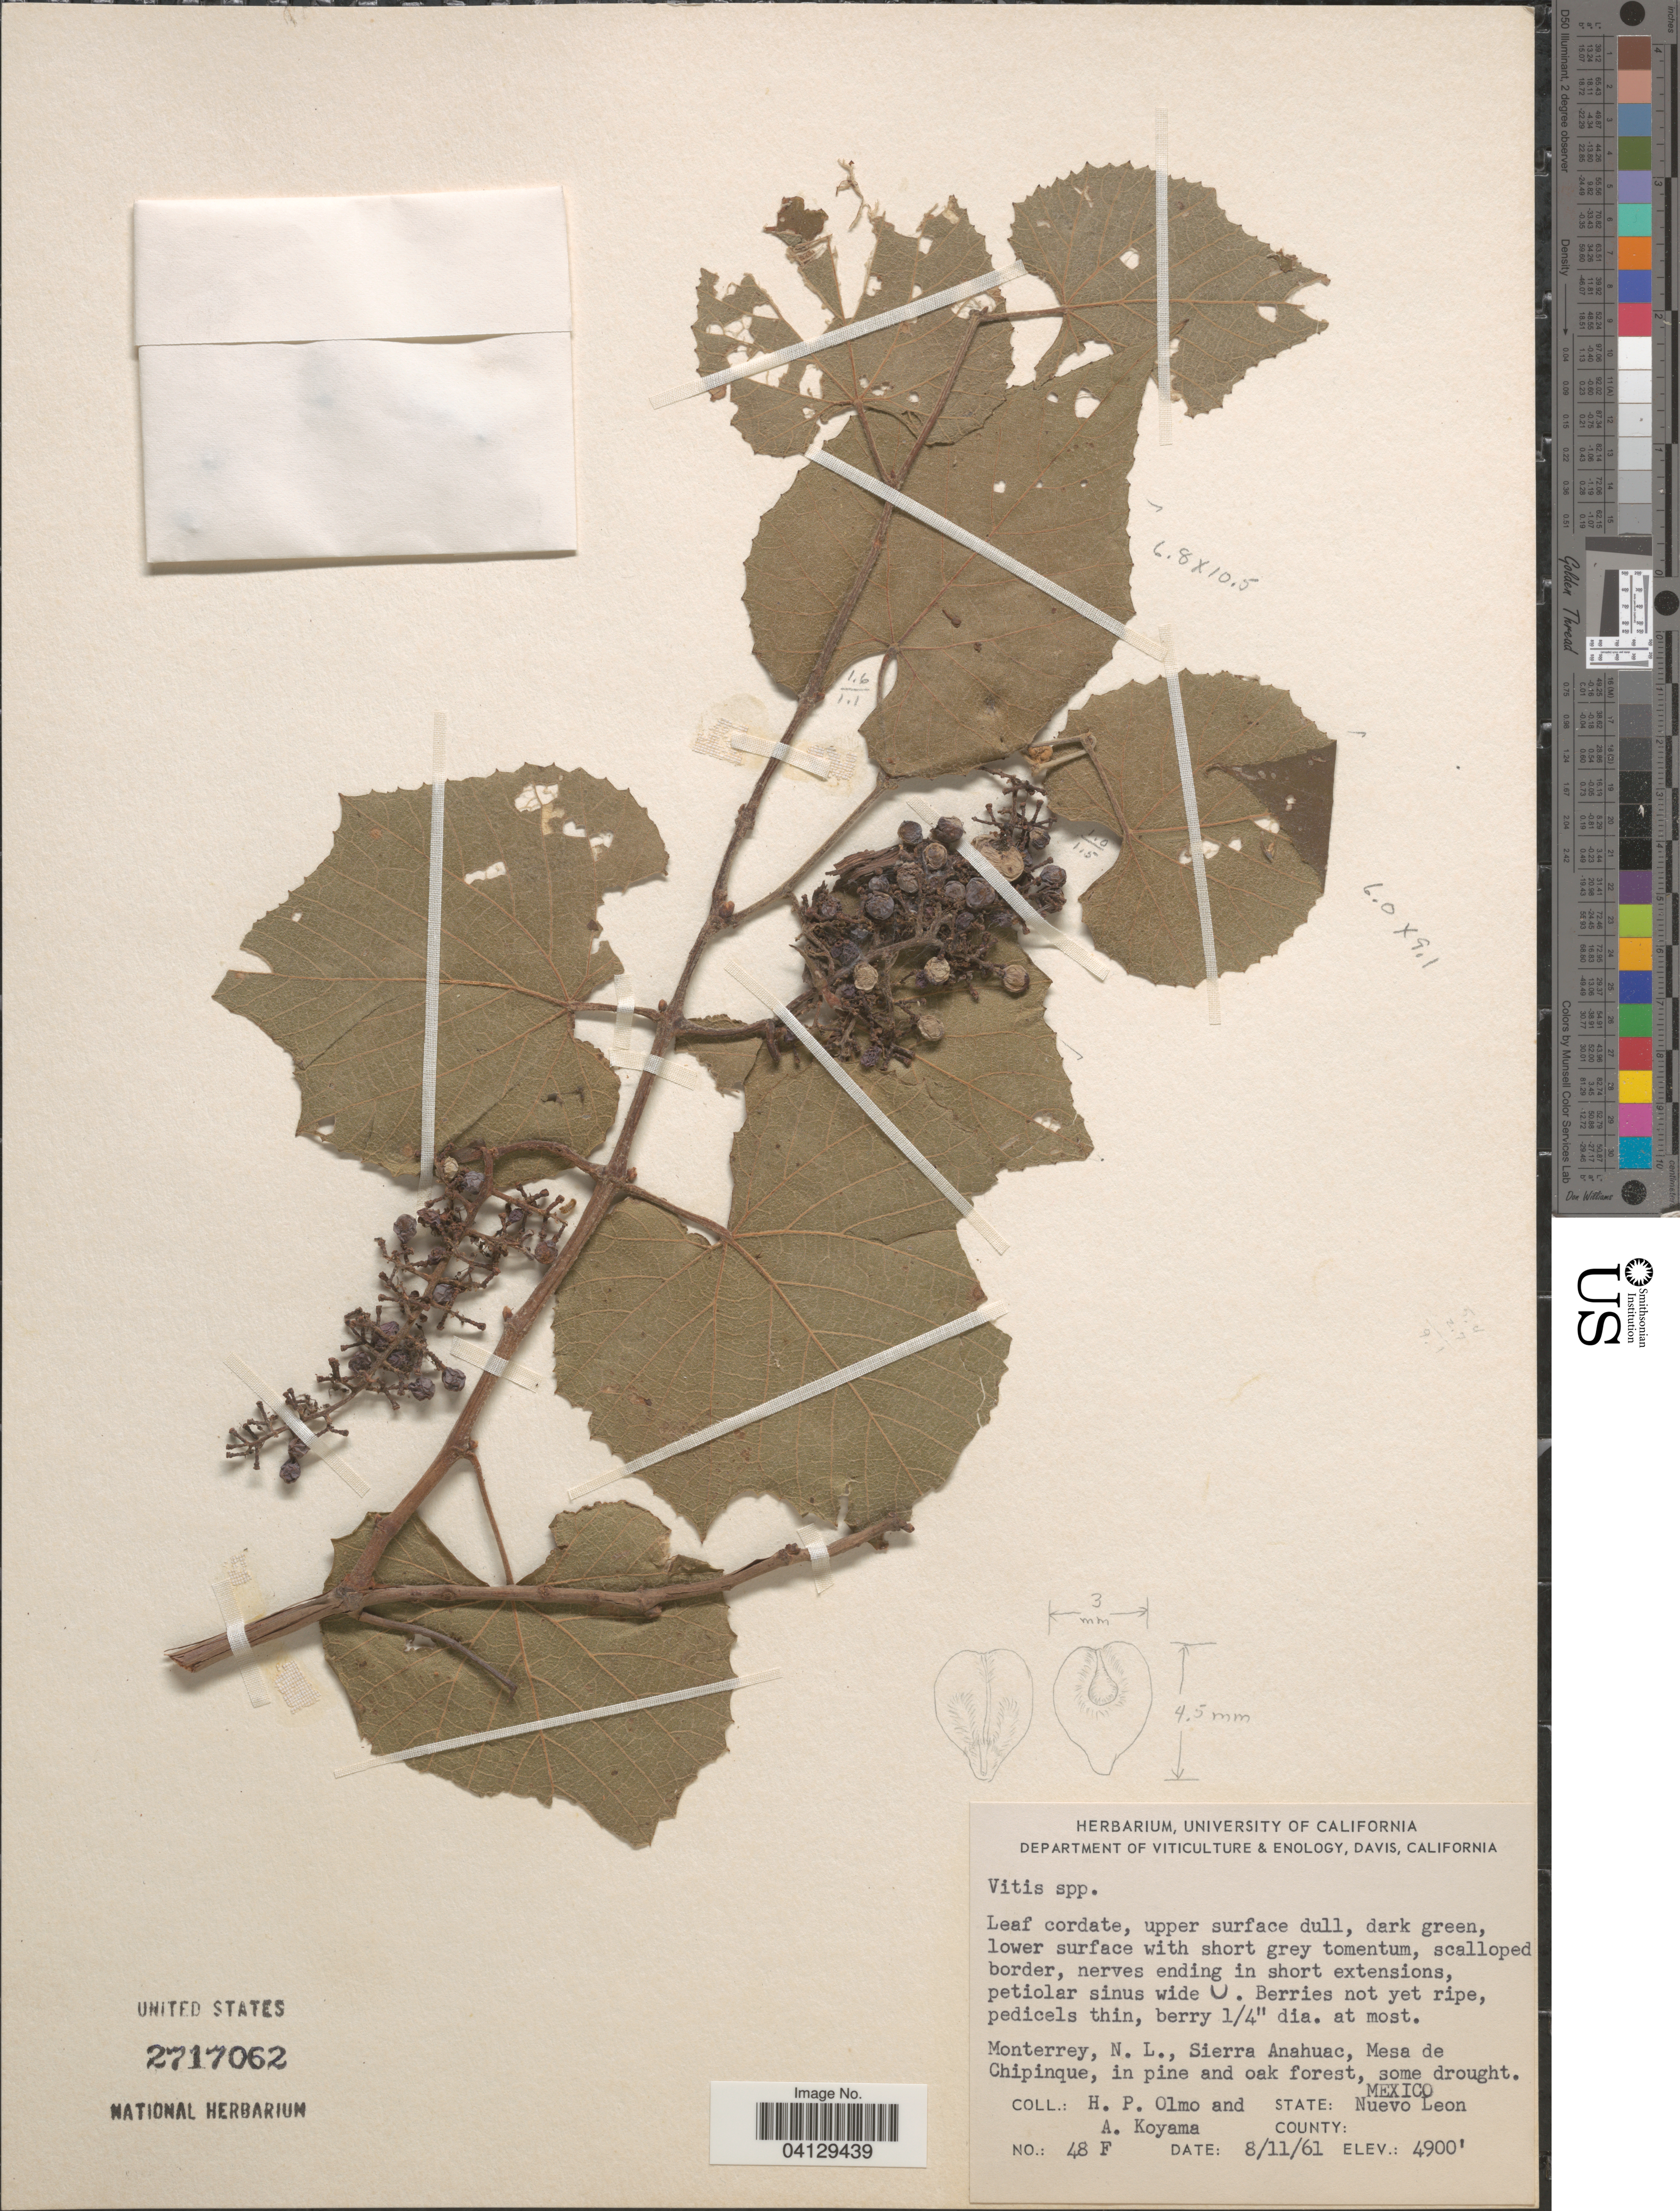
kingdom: Plantae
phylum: Tracheophyta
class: Magnoliopsida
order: Vitales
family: Vitaceae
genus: Vitis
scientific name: Vitis sp.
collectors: H. Olmo & A. Koyama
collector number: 48F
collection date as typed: Transcribed d/m/y: 11/8/61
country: Mexico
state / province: Nuevo León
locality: Monterrey, Sierra Anahuac, Mesa de Chipinque.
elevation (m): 1494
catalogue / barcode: US 2717062